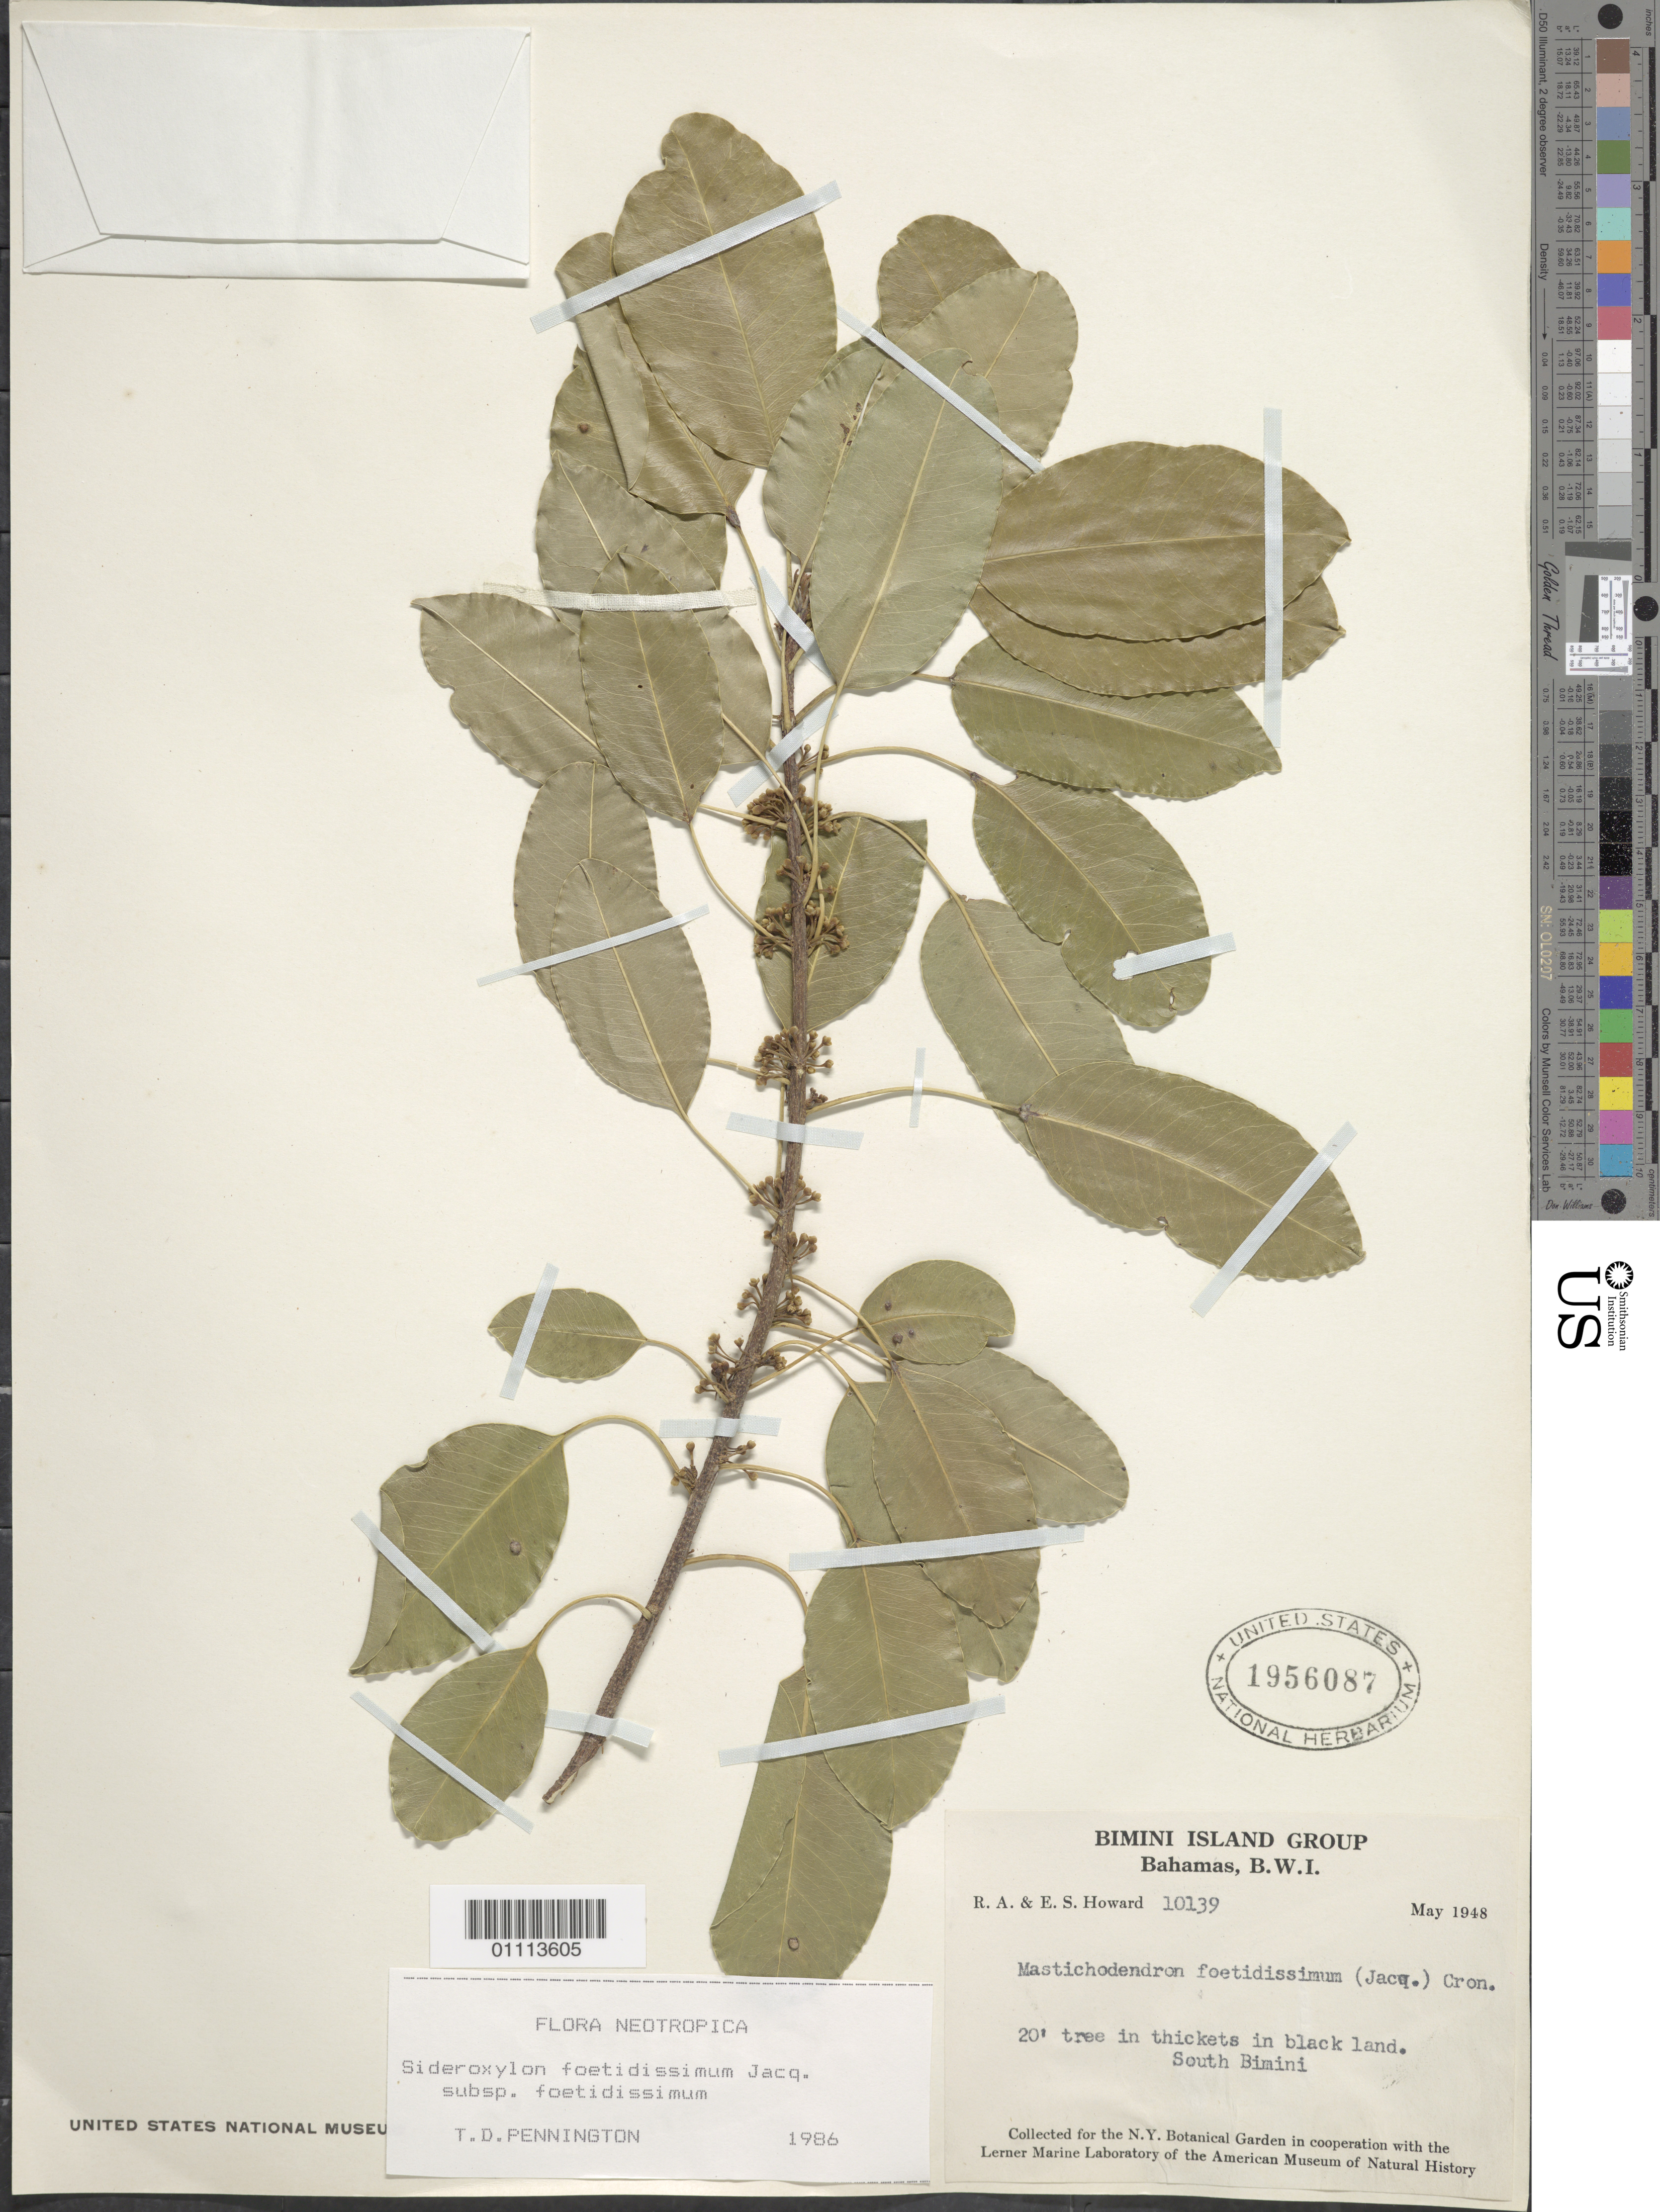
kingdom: Plantae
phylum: Tracheophyta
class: Magnoliopsida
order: Ericales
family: Sapotaceae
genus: Sideroxylon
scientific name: Sideroxylon foetidissimum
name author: Jacq.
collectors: R. A. Howard & E. S. Howard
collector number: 10139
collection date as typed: May 1948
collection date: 1948-05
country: Bahamas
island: South Bimini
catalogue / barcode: US 1956087